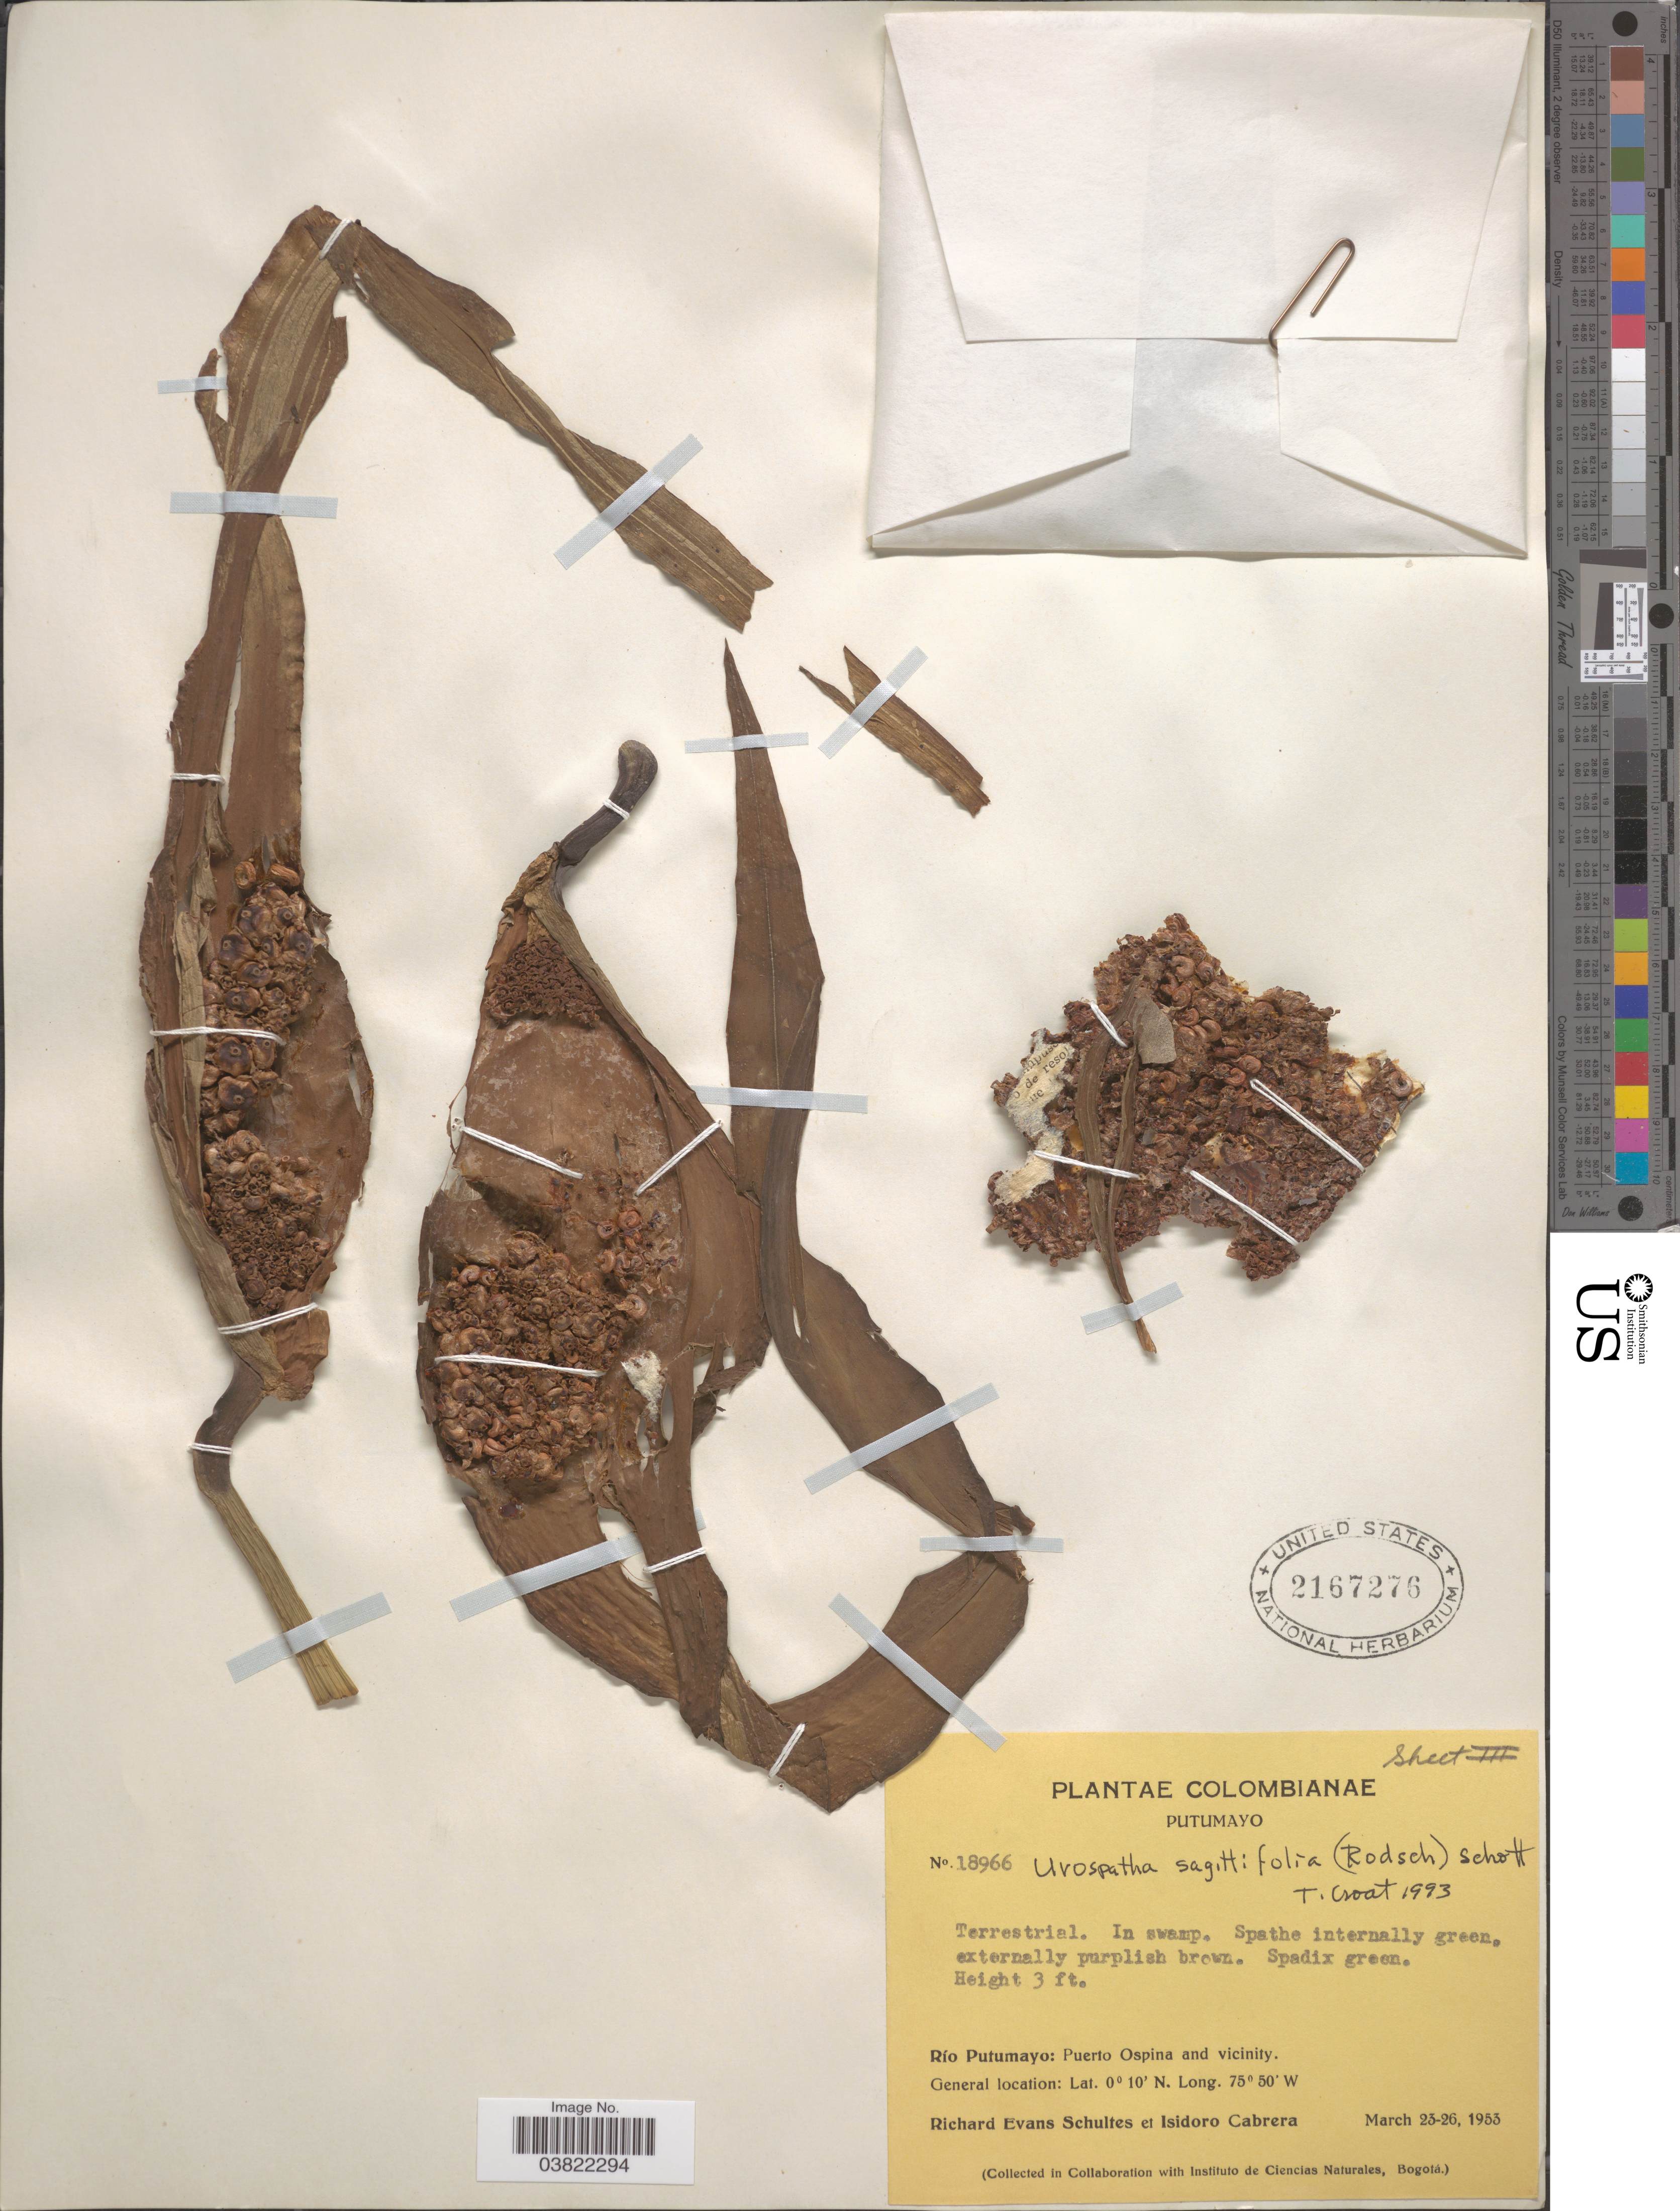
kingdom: Plantae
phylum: Tracheophyta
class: Liliopsida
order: Alismatales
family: Araceae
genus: Urospatha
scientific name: Urospatha sagittifolia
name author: (Rudge) Schott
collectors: R. E. Schultes & I. Cabrera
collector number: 18966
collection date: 1953-03-23/1953-03-26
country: Colombia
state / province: Putumayo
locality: Río Putumayo: Puerto Ospina and vicinity.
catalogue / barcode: US 2167276